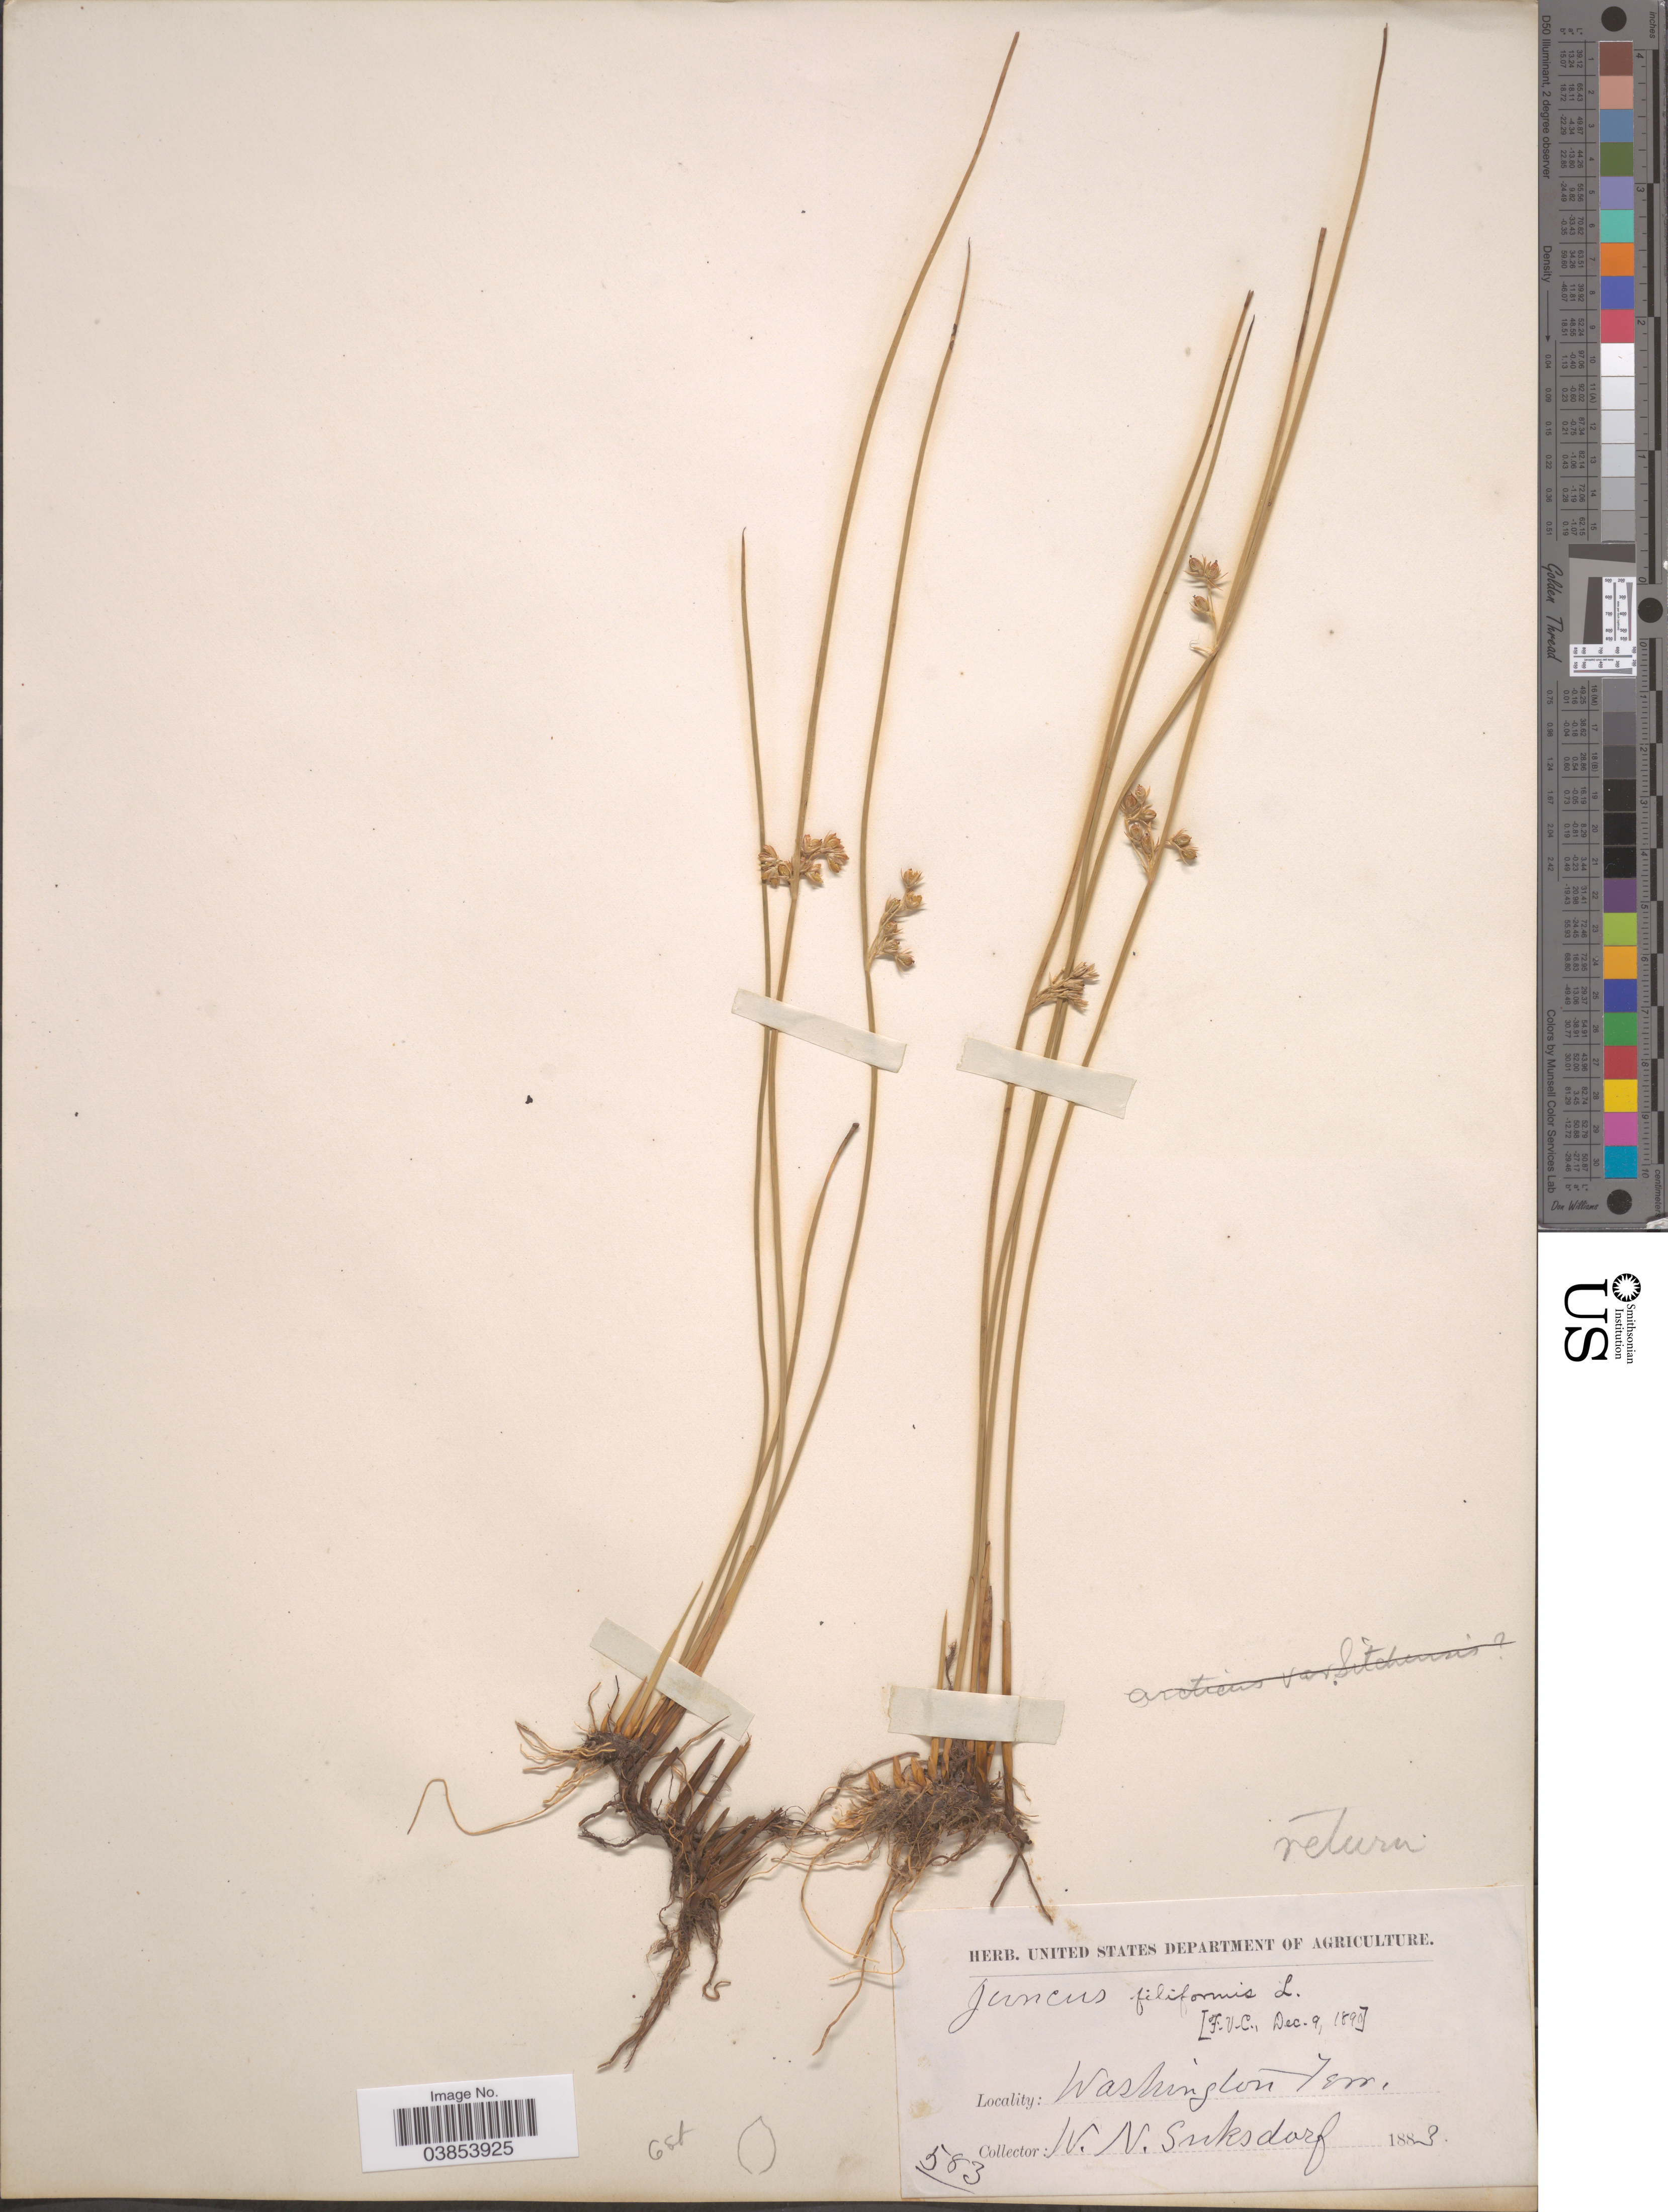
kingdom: Plantae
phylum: Tracheophyta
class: Liliopsida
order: Poales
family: Juncaceae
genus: Juncus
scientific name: Juncus filiformis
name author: L.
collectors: W. N. Suksdorf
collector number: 583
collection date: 1883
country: United States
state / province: Washington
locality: Washington Terr.